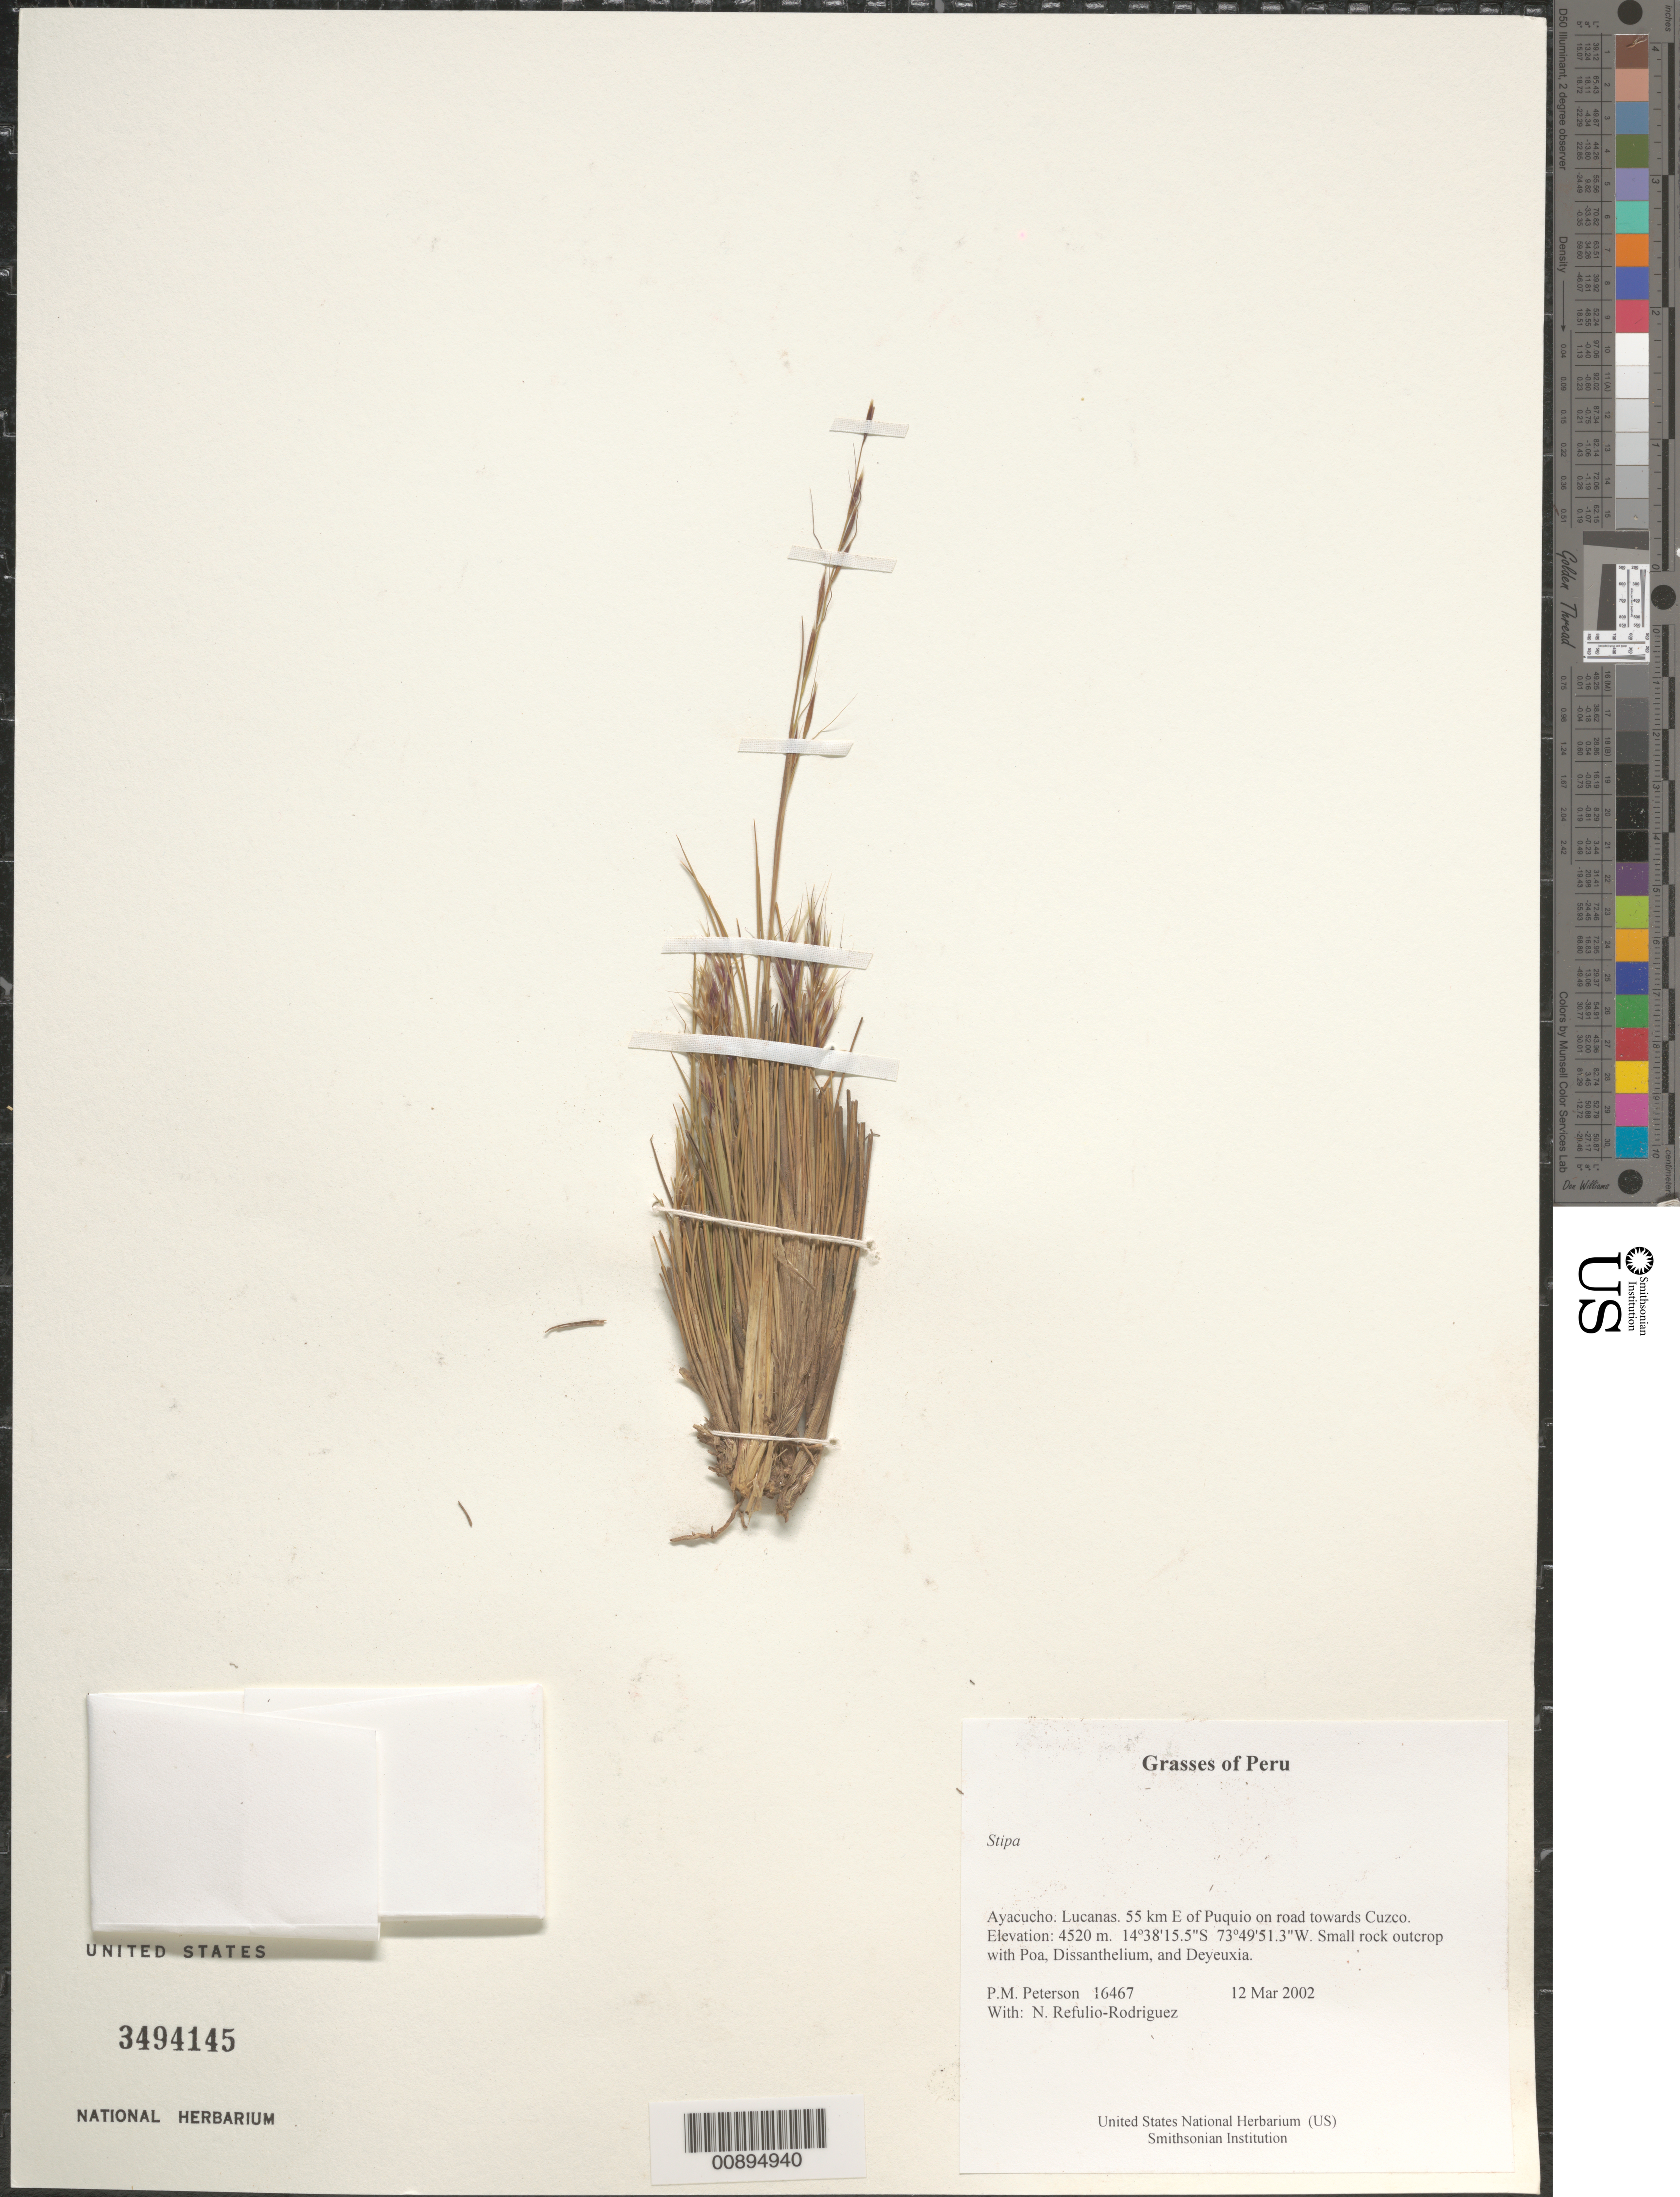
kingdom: Plantae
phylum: Tracheophyta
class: Liliopsida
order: Poales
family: Poaceae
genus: Anatherostipa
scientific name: Anatherostipa hans-meyeri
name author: (Pilg.) Peñailillo B.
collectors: P. M. Peterson & N. Refulio-Rodríguez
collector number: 16467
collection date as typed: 12 Mar 2002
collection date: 2002-03-12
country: Peru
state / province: Ayacucho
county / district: Lucanas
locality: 55 km E of Puquio on road towards Cuzco.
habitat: Small rock outcrop with ~Poa, Dissanthelium, and Deyeuxia~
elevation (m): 4520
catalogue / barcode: US 3494145